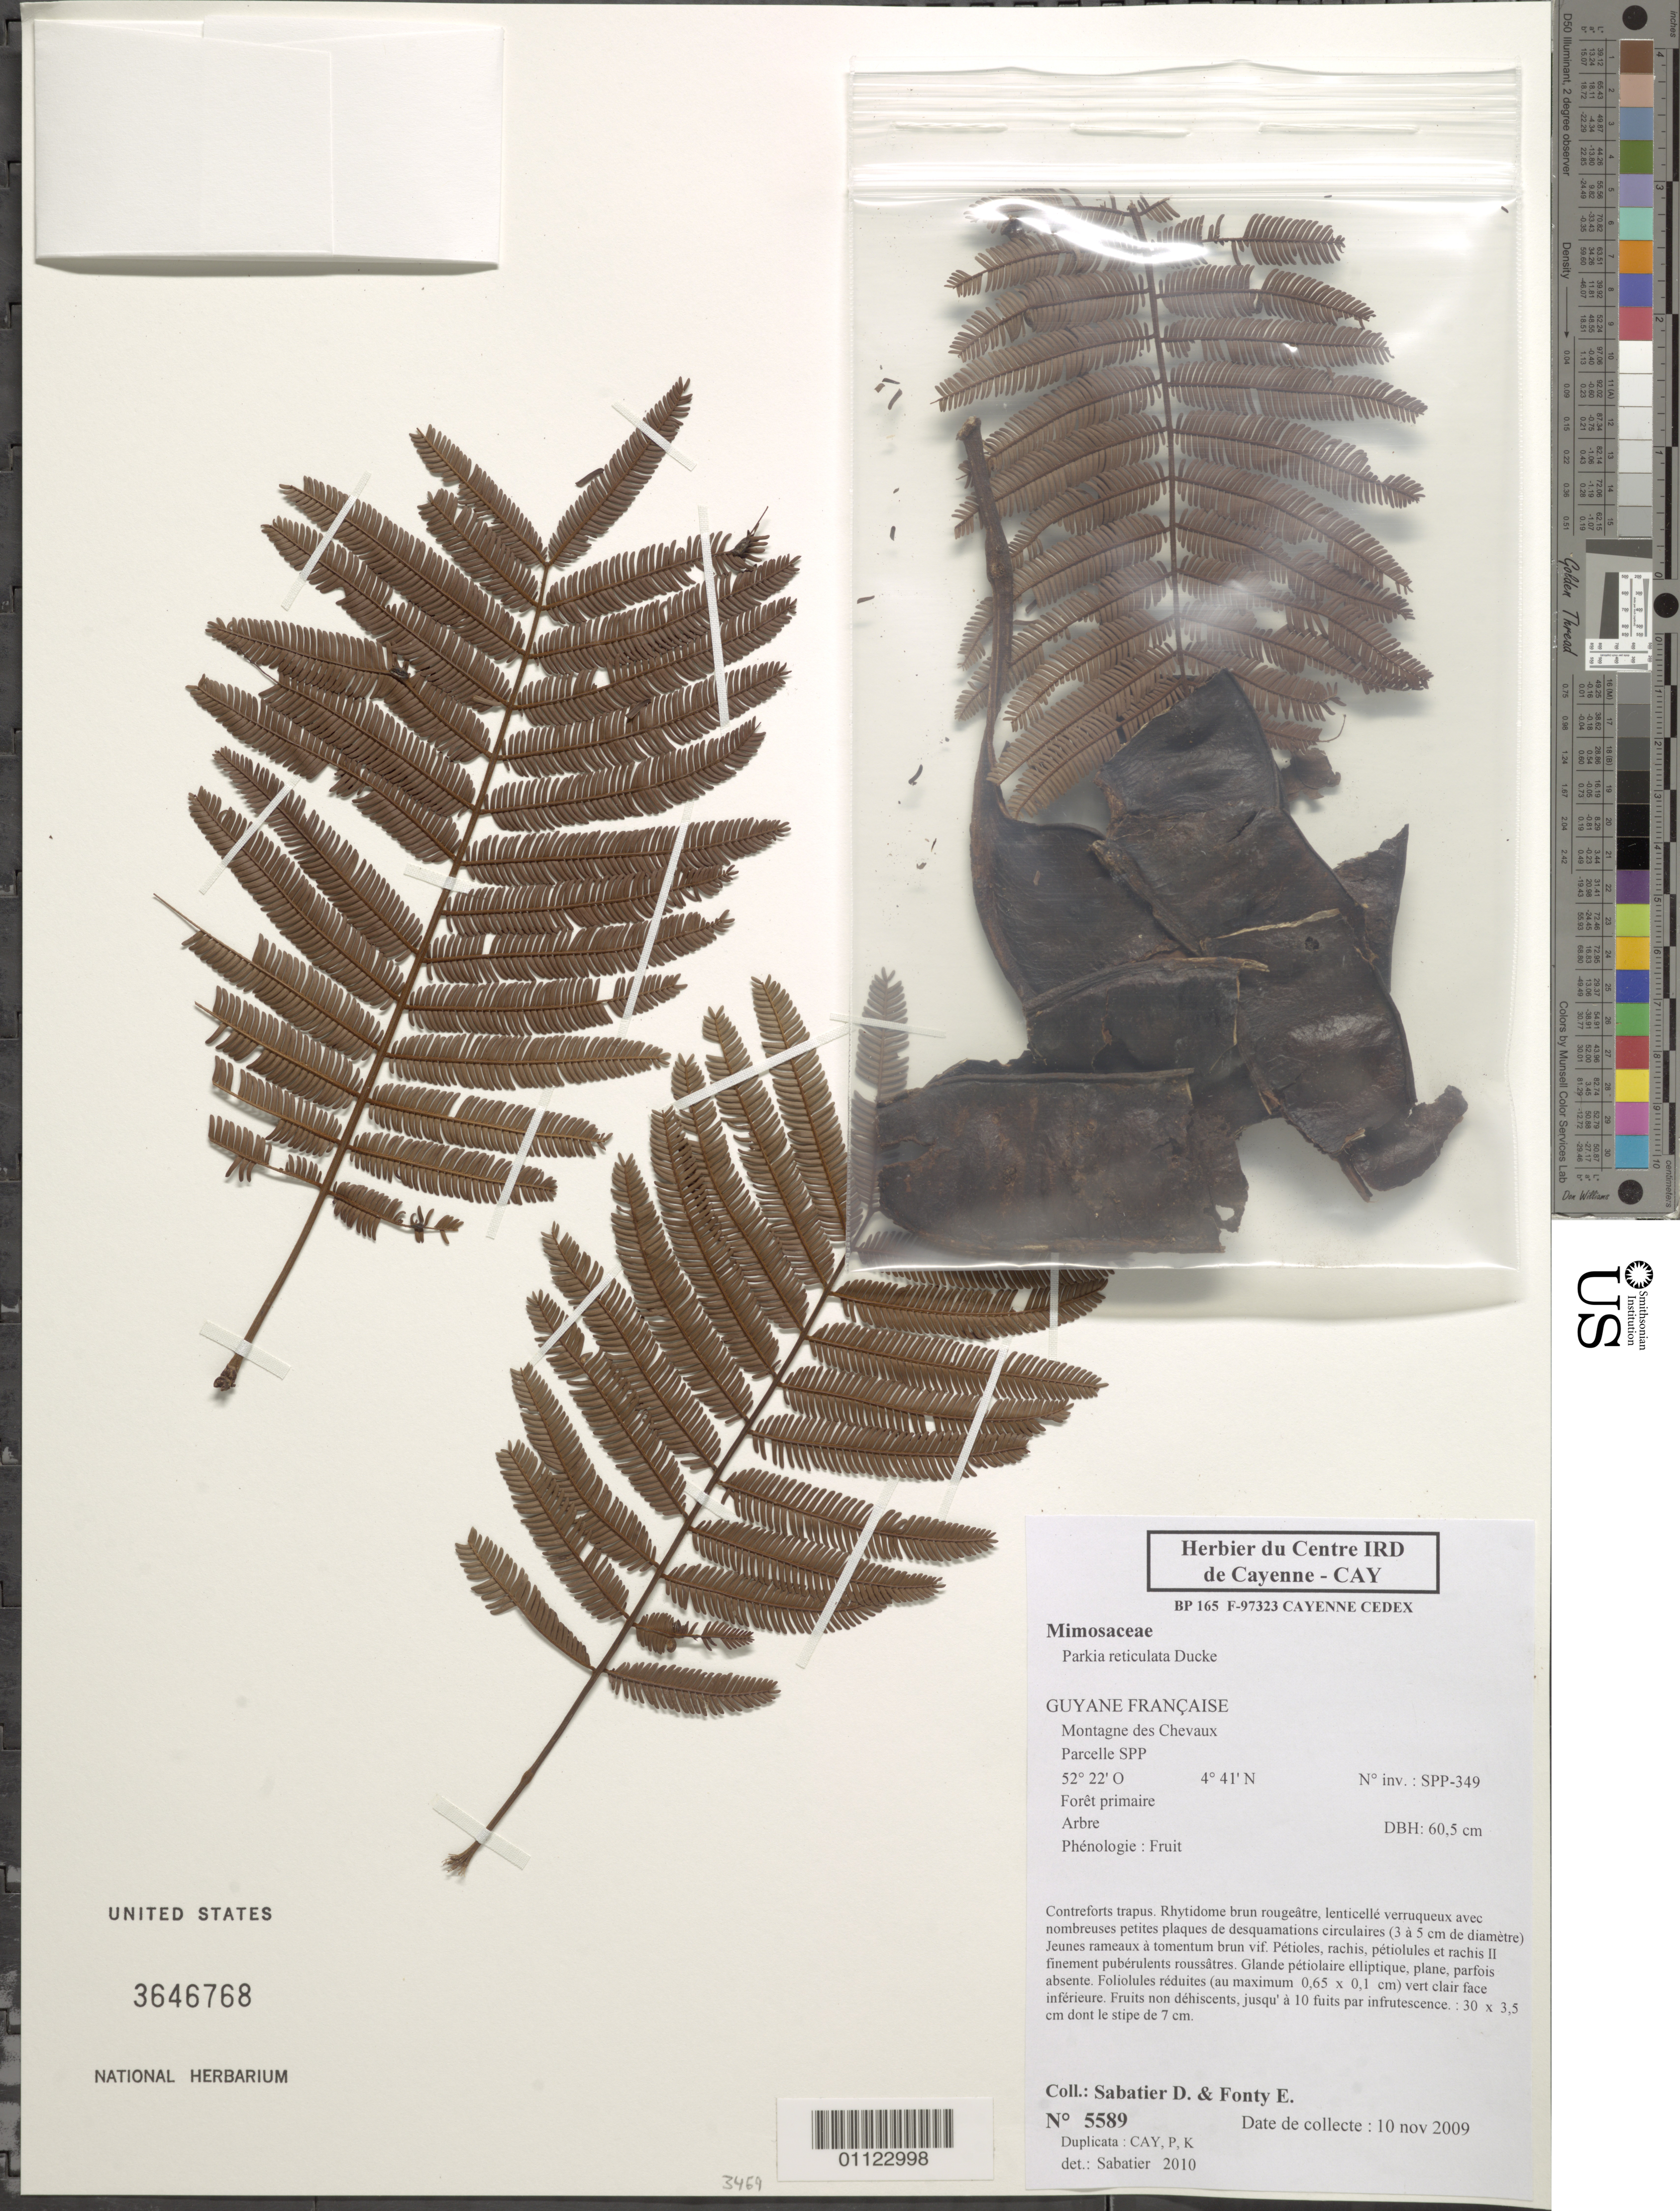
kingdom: Plantae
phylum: Tracheophyta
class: Magnoliopsida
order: Fabales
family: Fabaceae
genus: Parkia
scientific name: Parkia reticulata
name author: Ducke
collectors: D. Sabatier & E. Fonty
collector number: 5589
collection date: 2009-11-10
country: French Guiana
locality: Guyanae Francaise, Montagne des Chevaux. Parcelle SPP.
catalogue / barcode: US 3646768